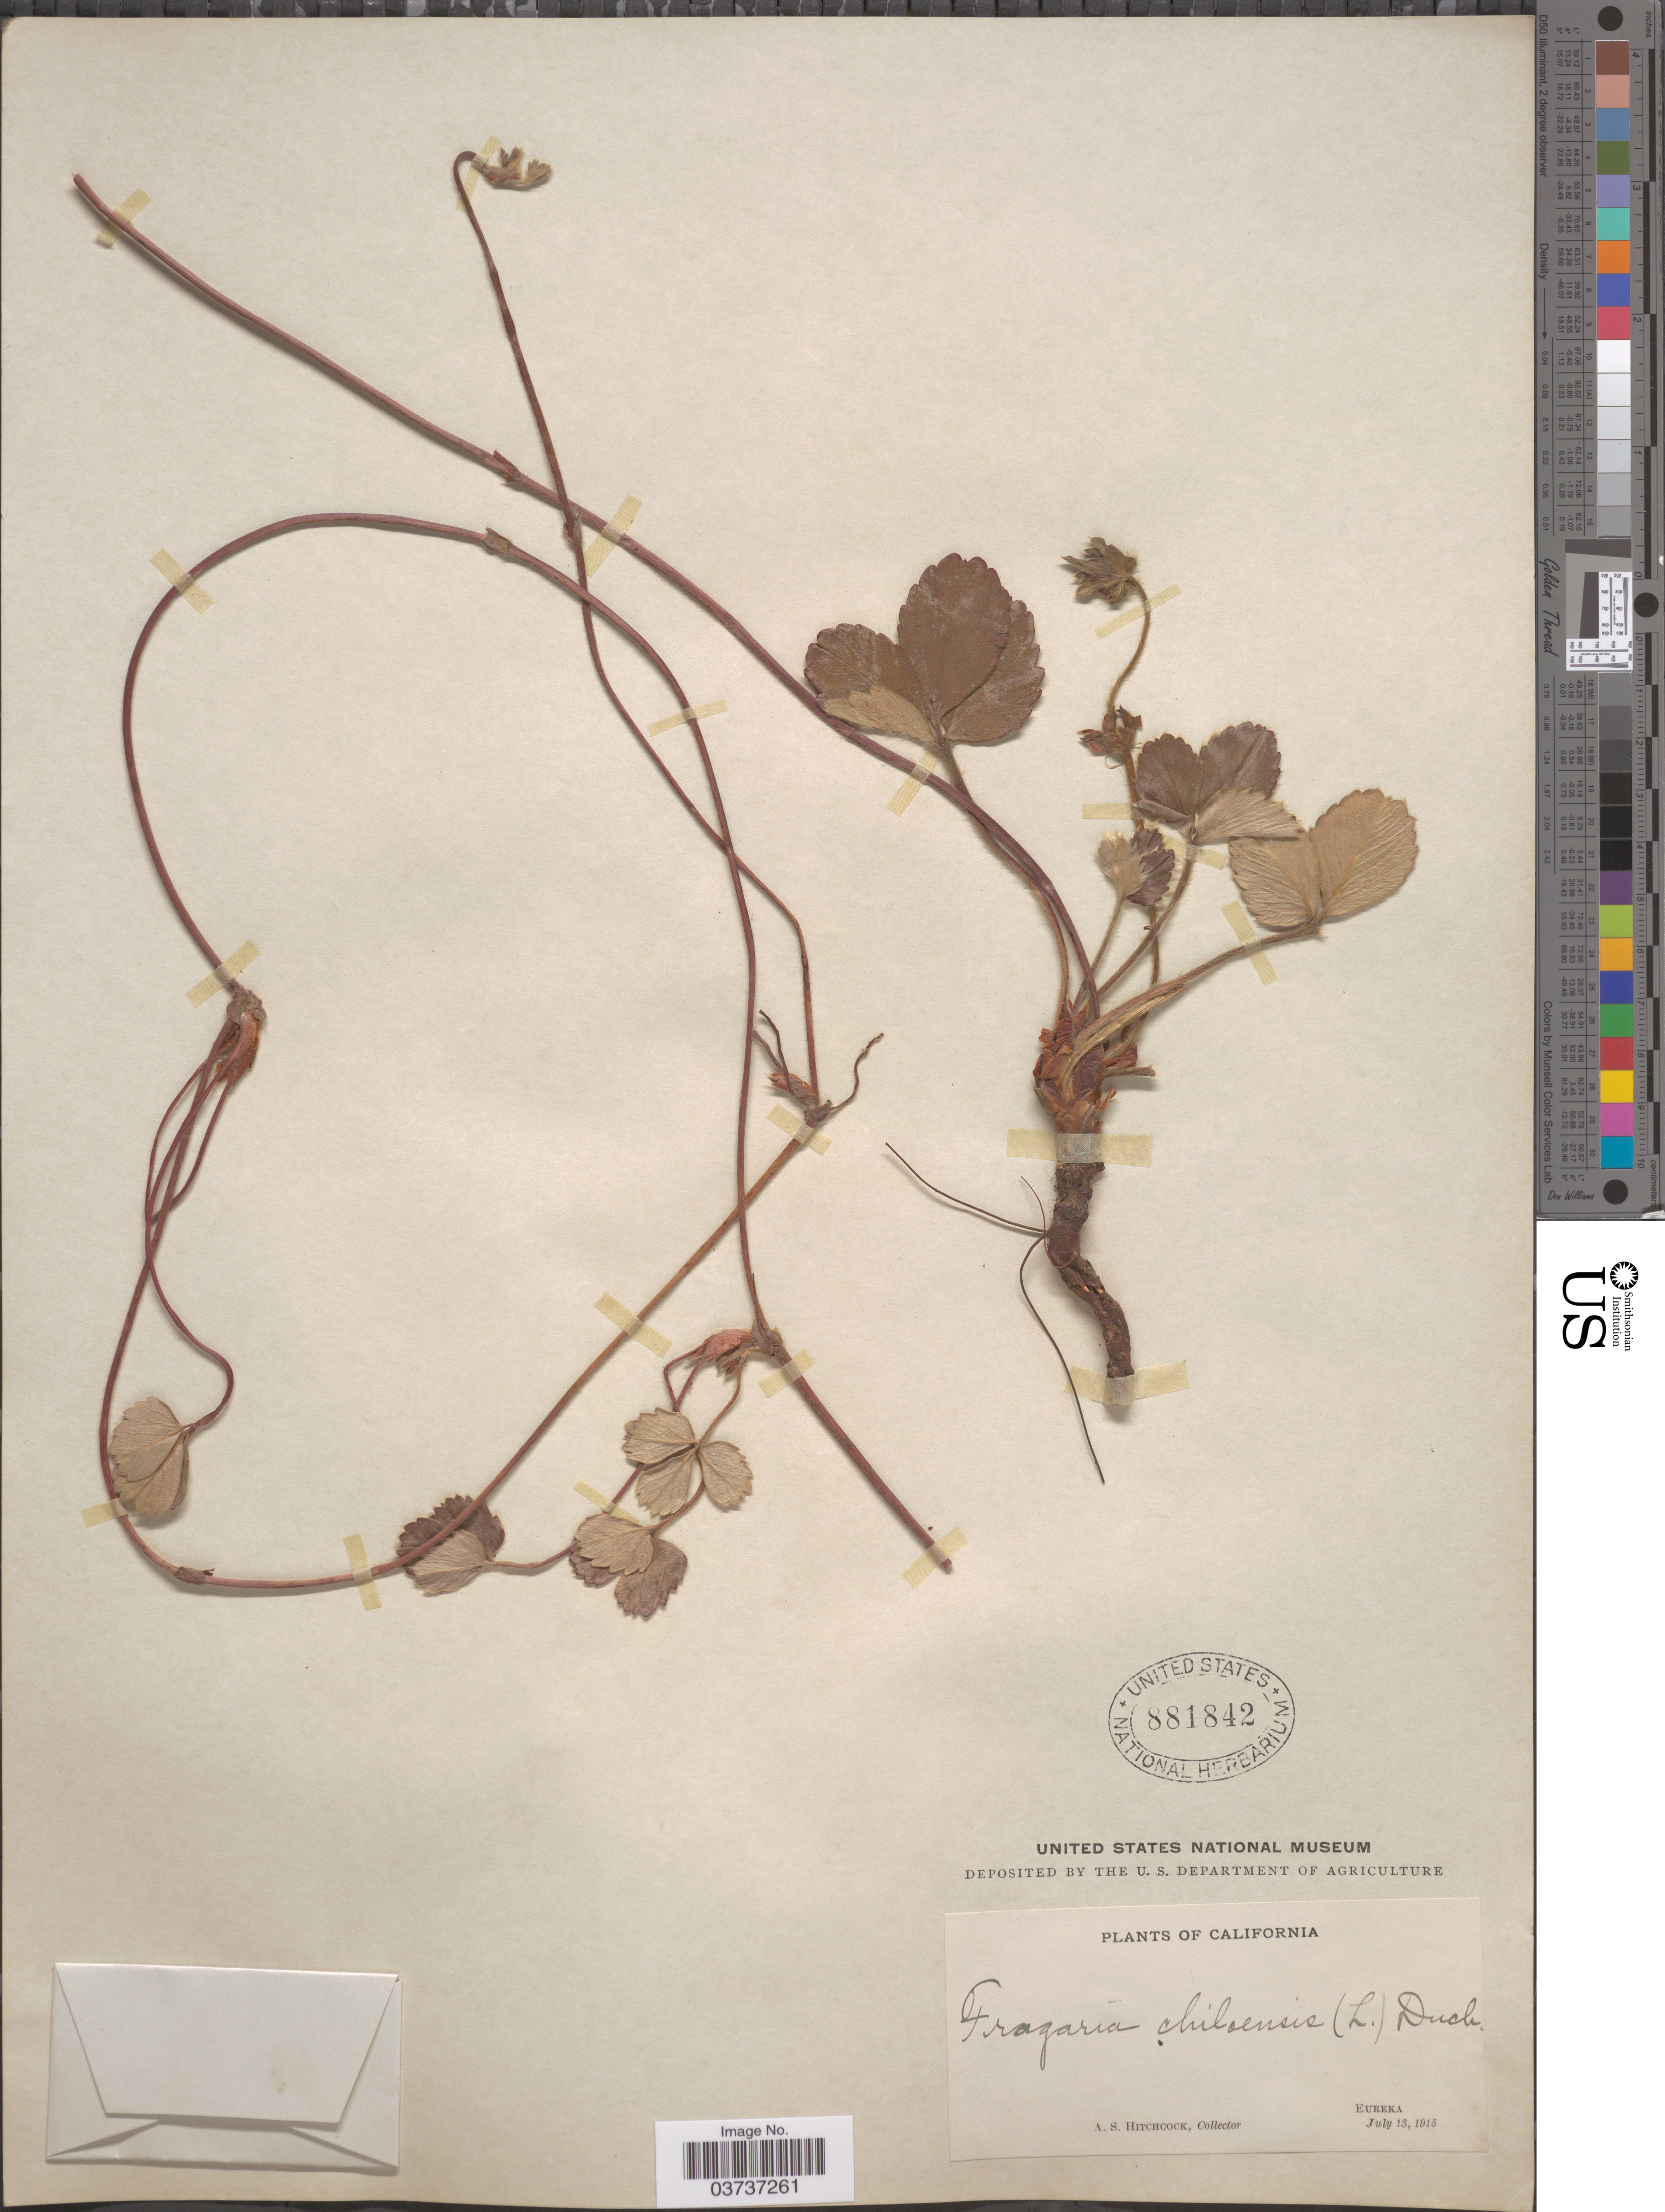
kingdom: Plantae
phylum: Tracheophyta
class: Magnoliopsida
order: Rosales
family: Rosaceae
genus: Fragaria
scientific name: Fragaria chiloensis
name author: (L.) Mill.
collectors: A. S. Hitchcock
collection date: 1915-07-13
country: United States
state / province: California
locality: Eureka.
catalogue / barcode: US 881842